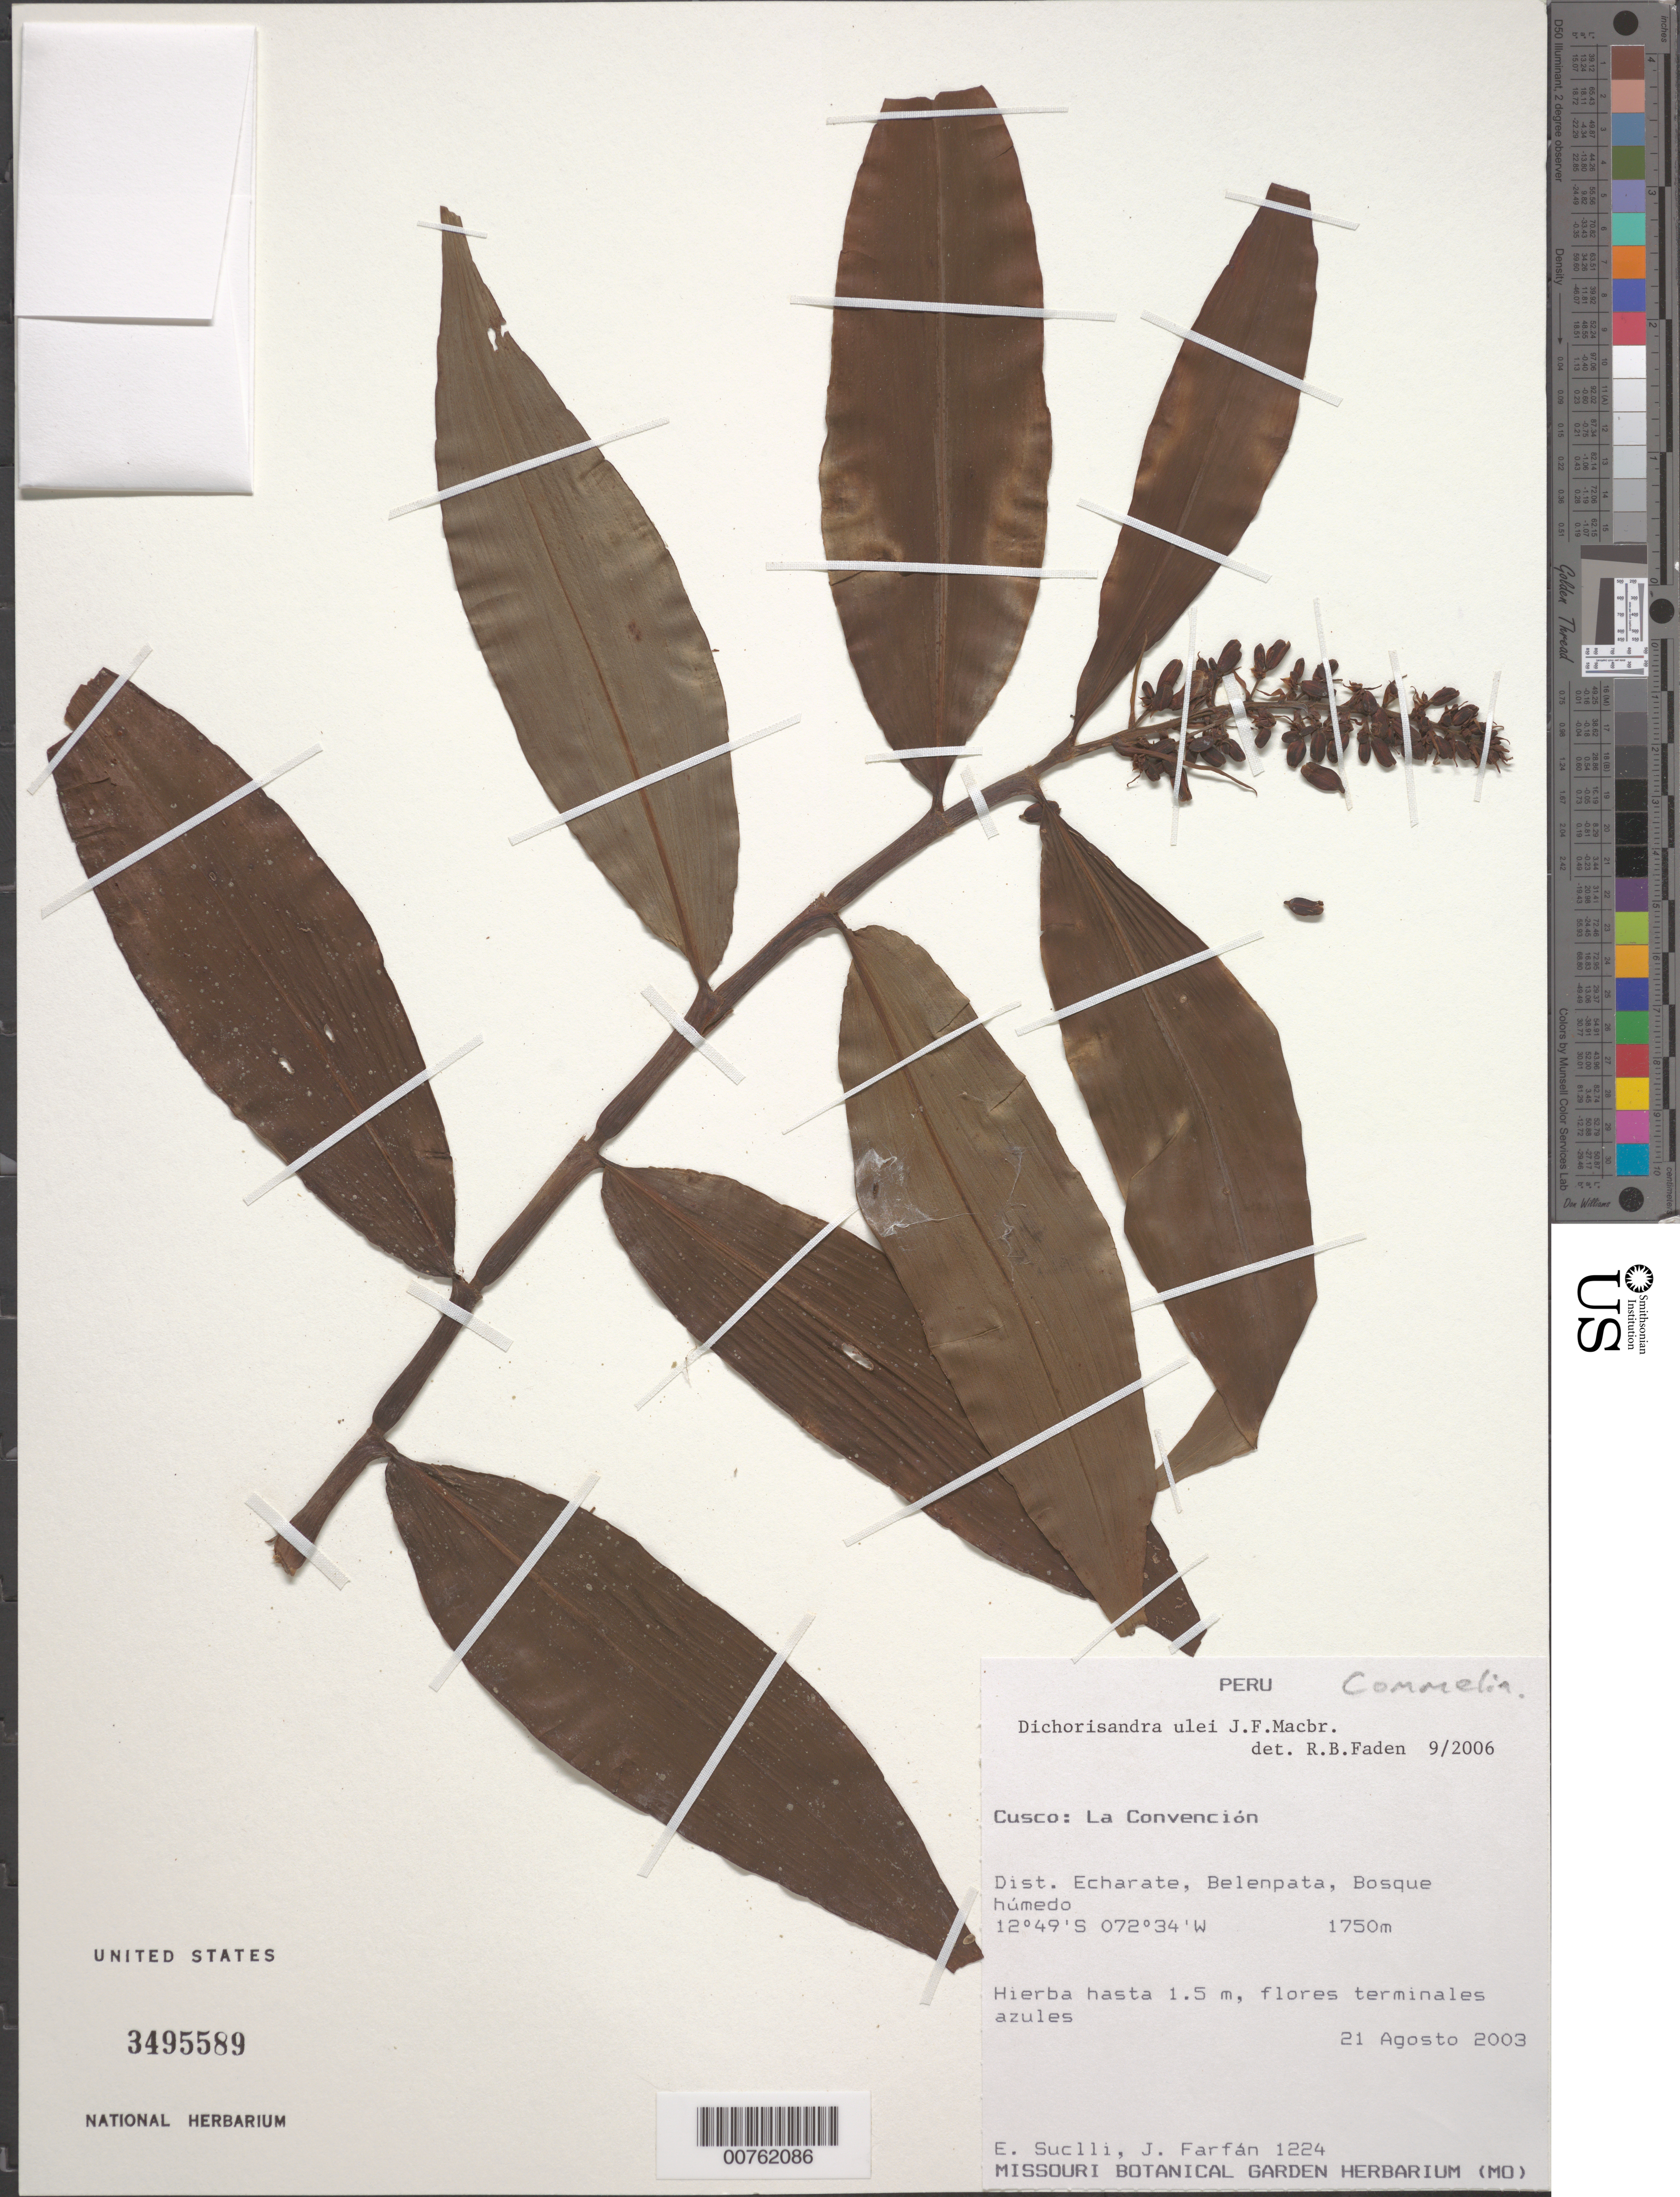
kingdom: Plantae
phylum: Tracheophyta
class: Liliopsida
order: Commelinales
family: Commelinaceae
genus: Dichorisandra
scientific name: Dichorisandra ulei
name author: J.F. Macbr.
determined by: Faden, Robert B., (US), Smithsonian Institution - National Museum of Natural History (UNITED STATES)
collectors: E. Suclli & J. Farfán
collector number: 1224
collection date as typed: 21 Aug 2003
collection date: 2003-08-21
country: Peru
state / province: Cusco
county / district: La Convención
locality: Belenpata, Bosque Hujedo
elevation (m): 1750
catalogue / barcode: US 3495589